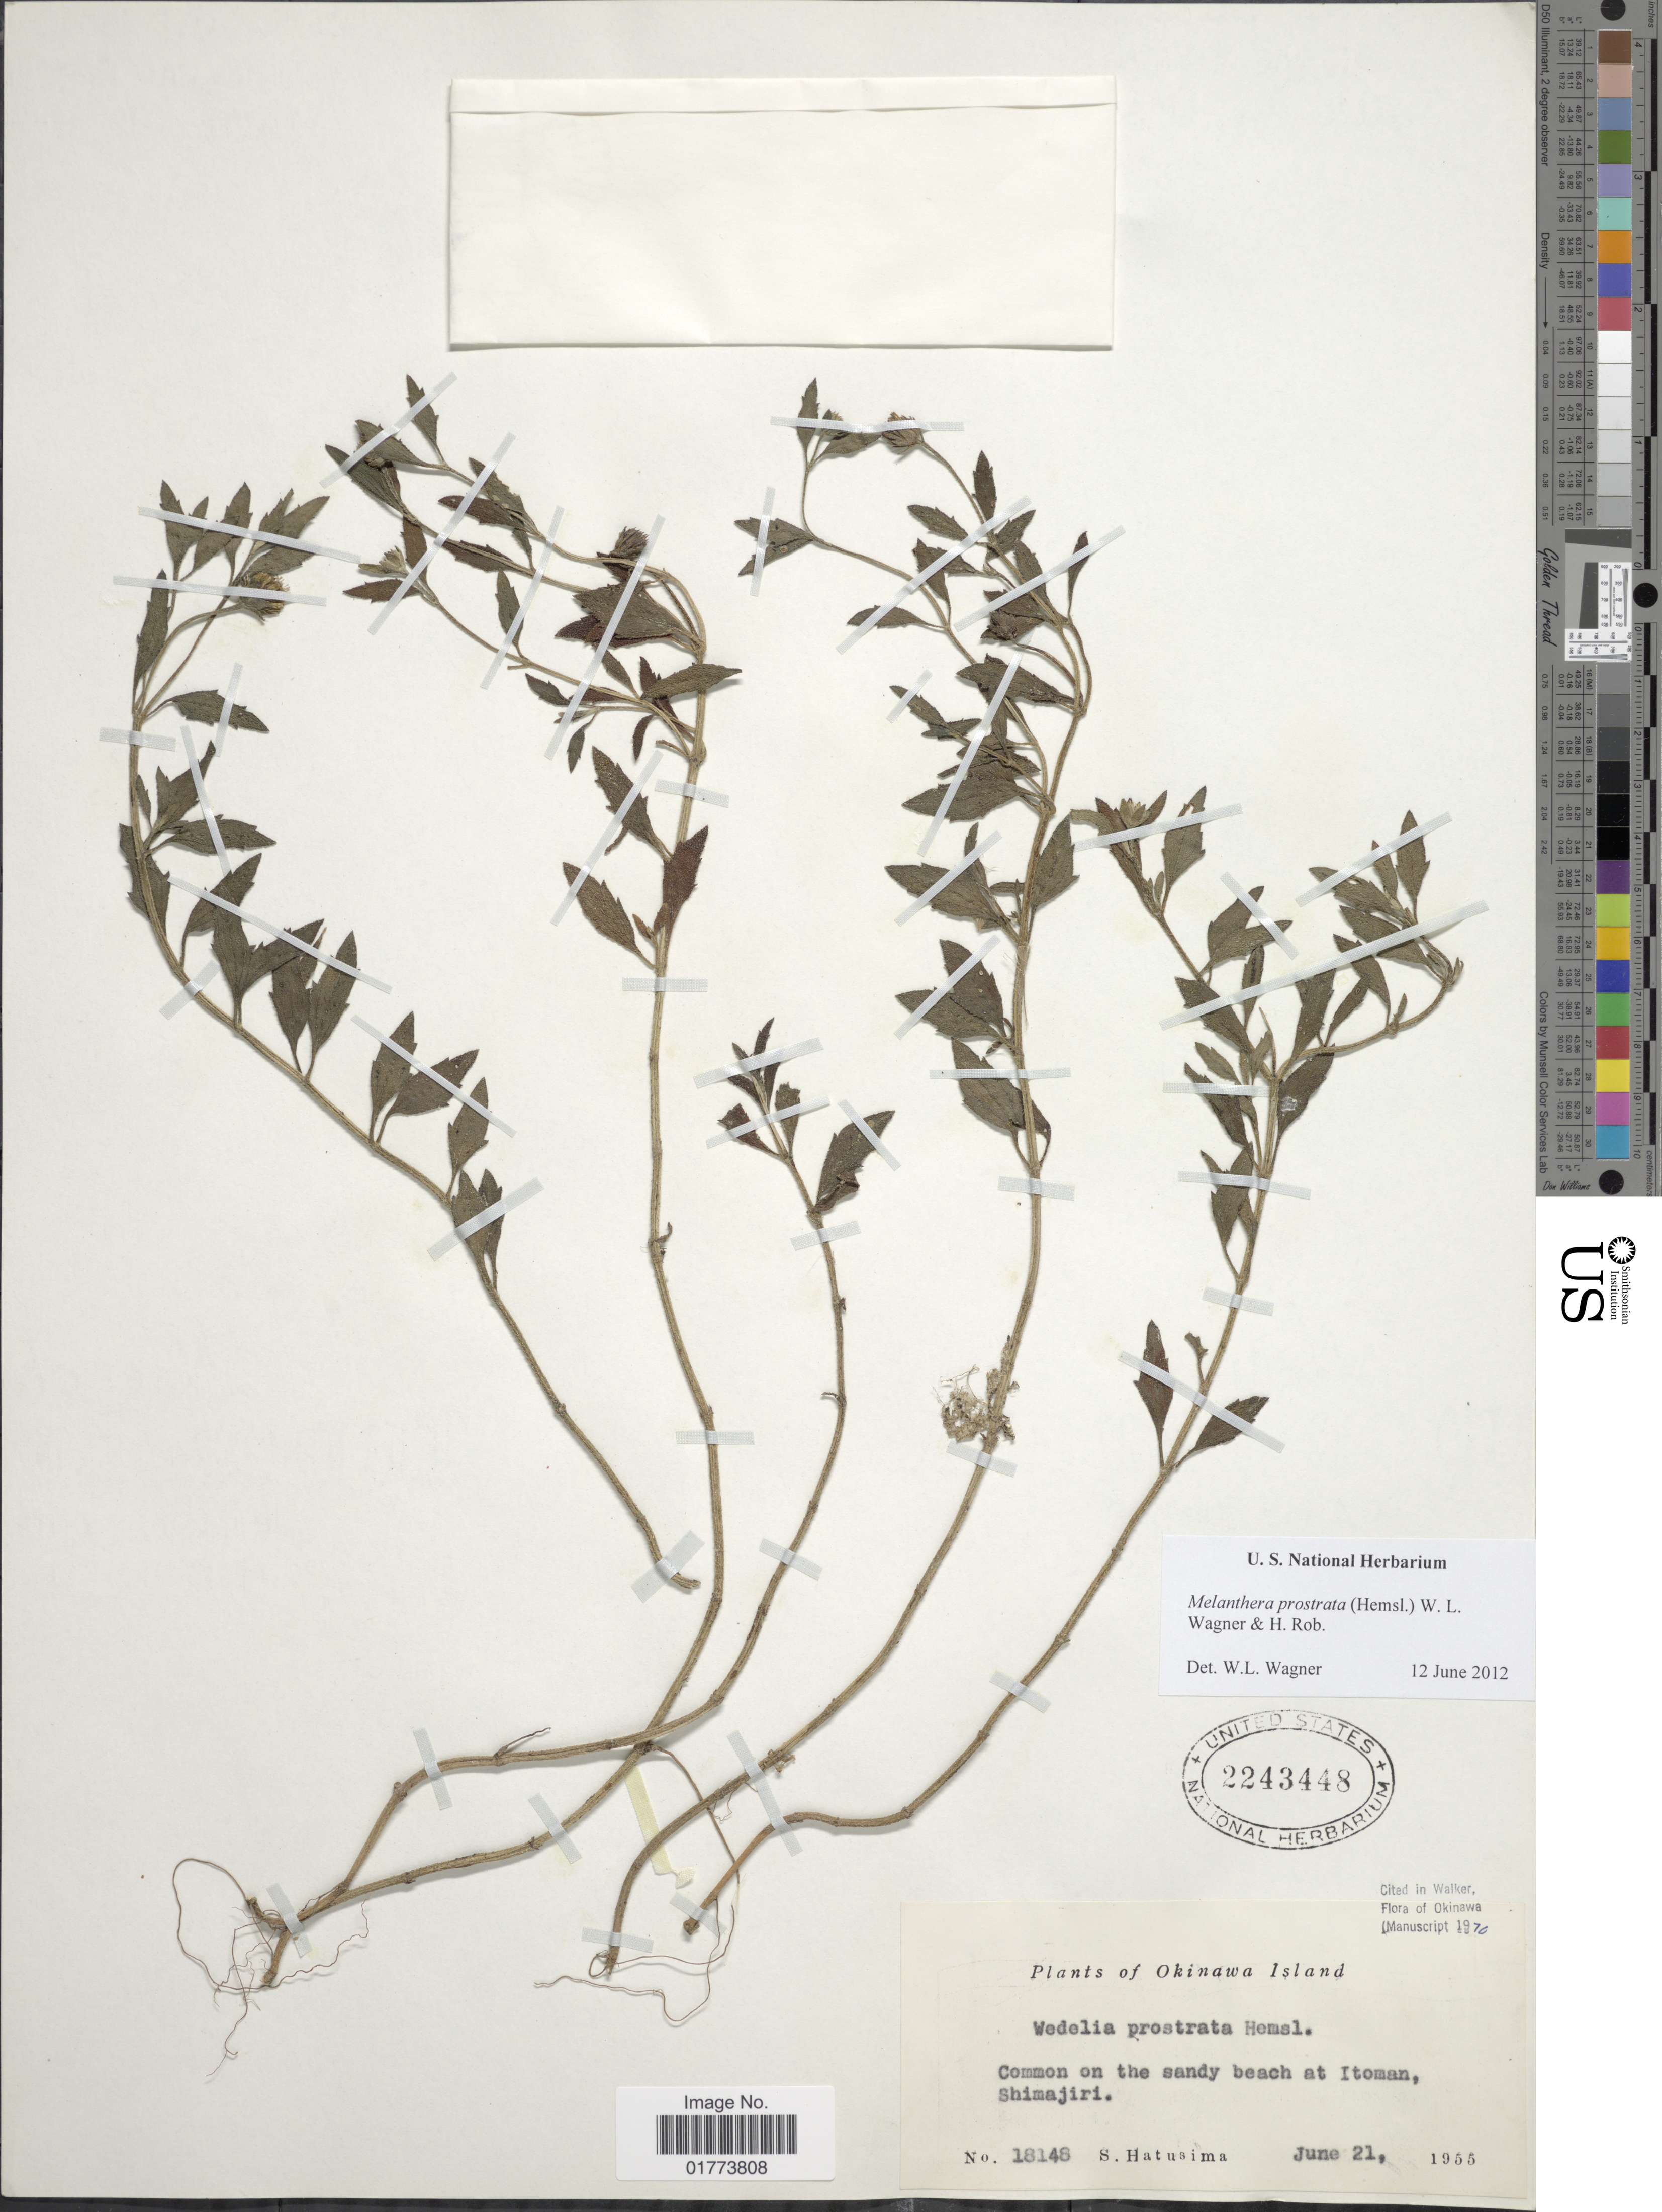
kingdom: Plantae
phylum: Tracheophyta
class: Magnoliopsida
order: Asterales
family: Asteraceae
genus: Melanthera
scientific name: Melanthera prostrata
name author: (Hemsl.) W.L. Wagner & H. Rob.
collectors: S. Hatusima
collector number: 18148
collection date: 1955-06-21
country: Japan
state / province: Okinawa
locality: Okinawa Island. Common on the sandy beach at Itoman, Shimajiri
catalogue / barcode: US 2243448